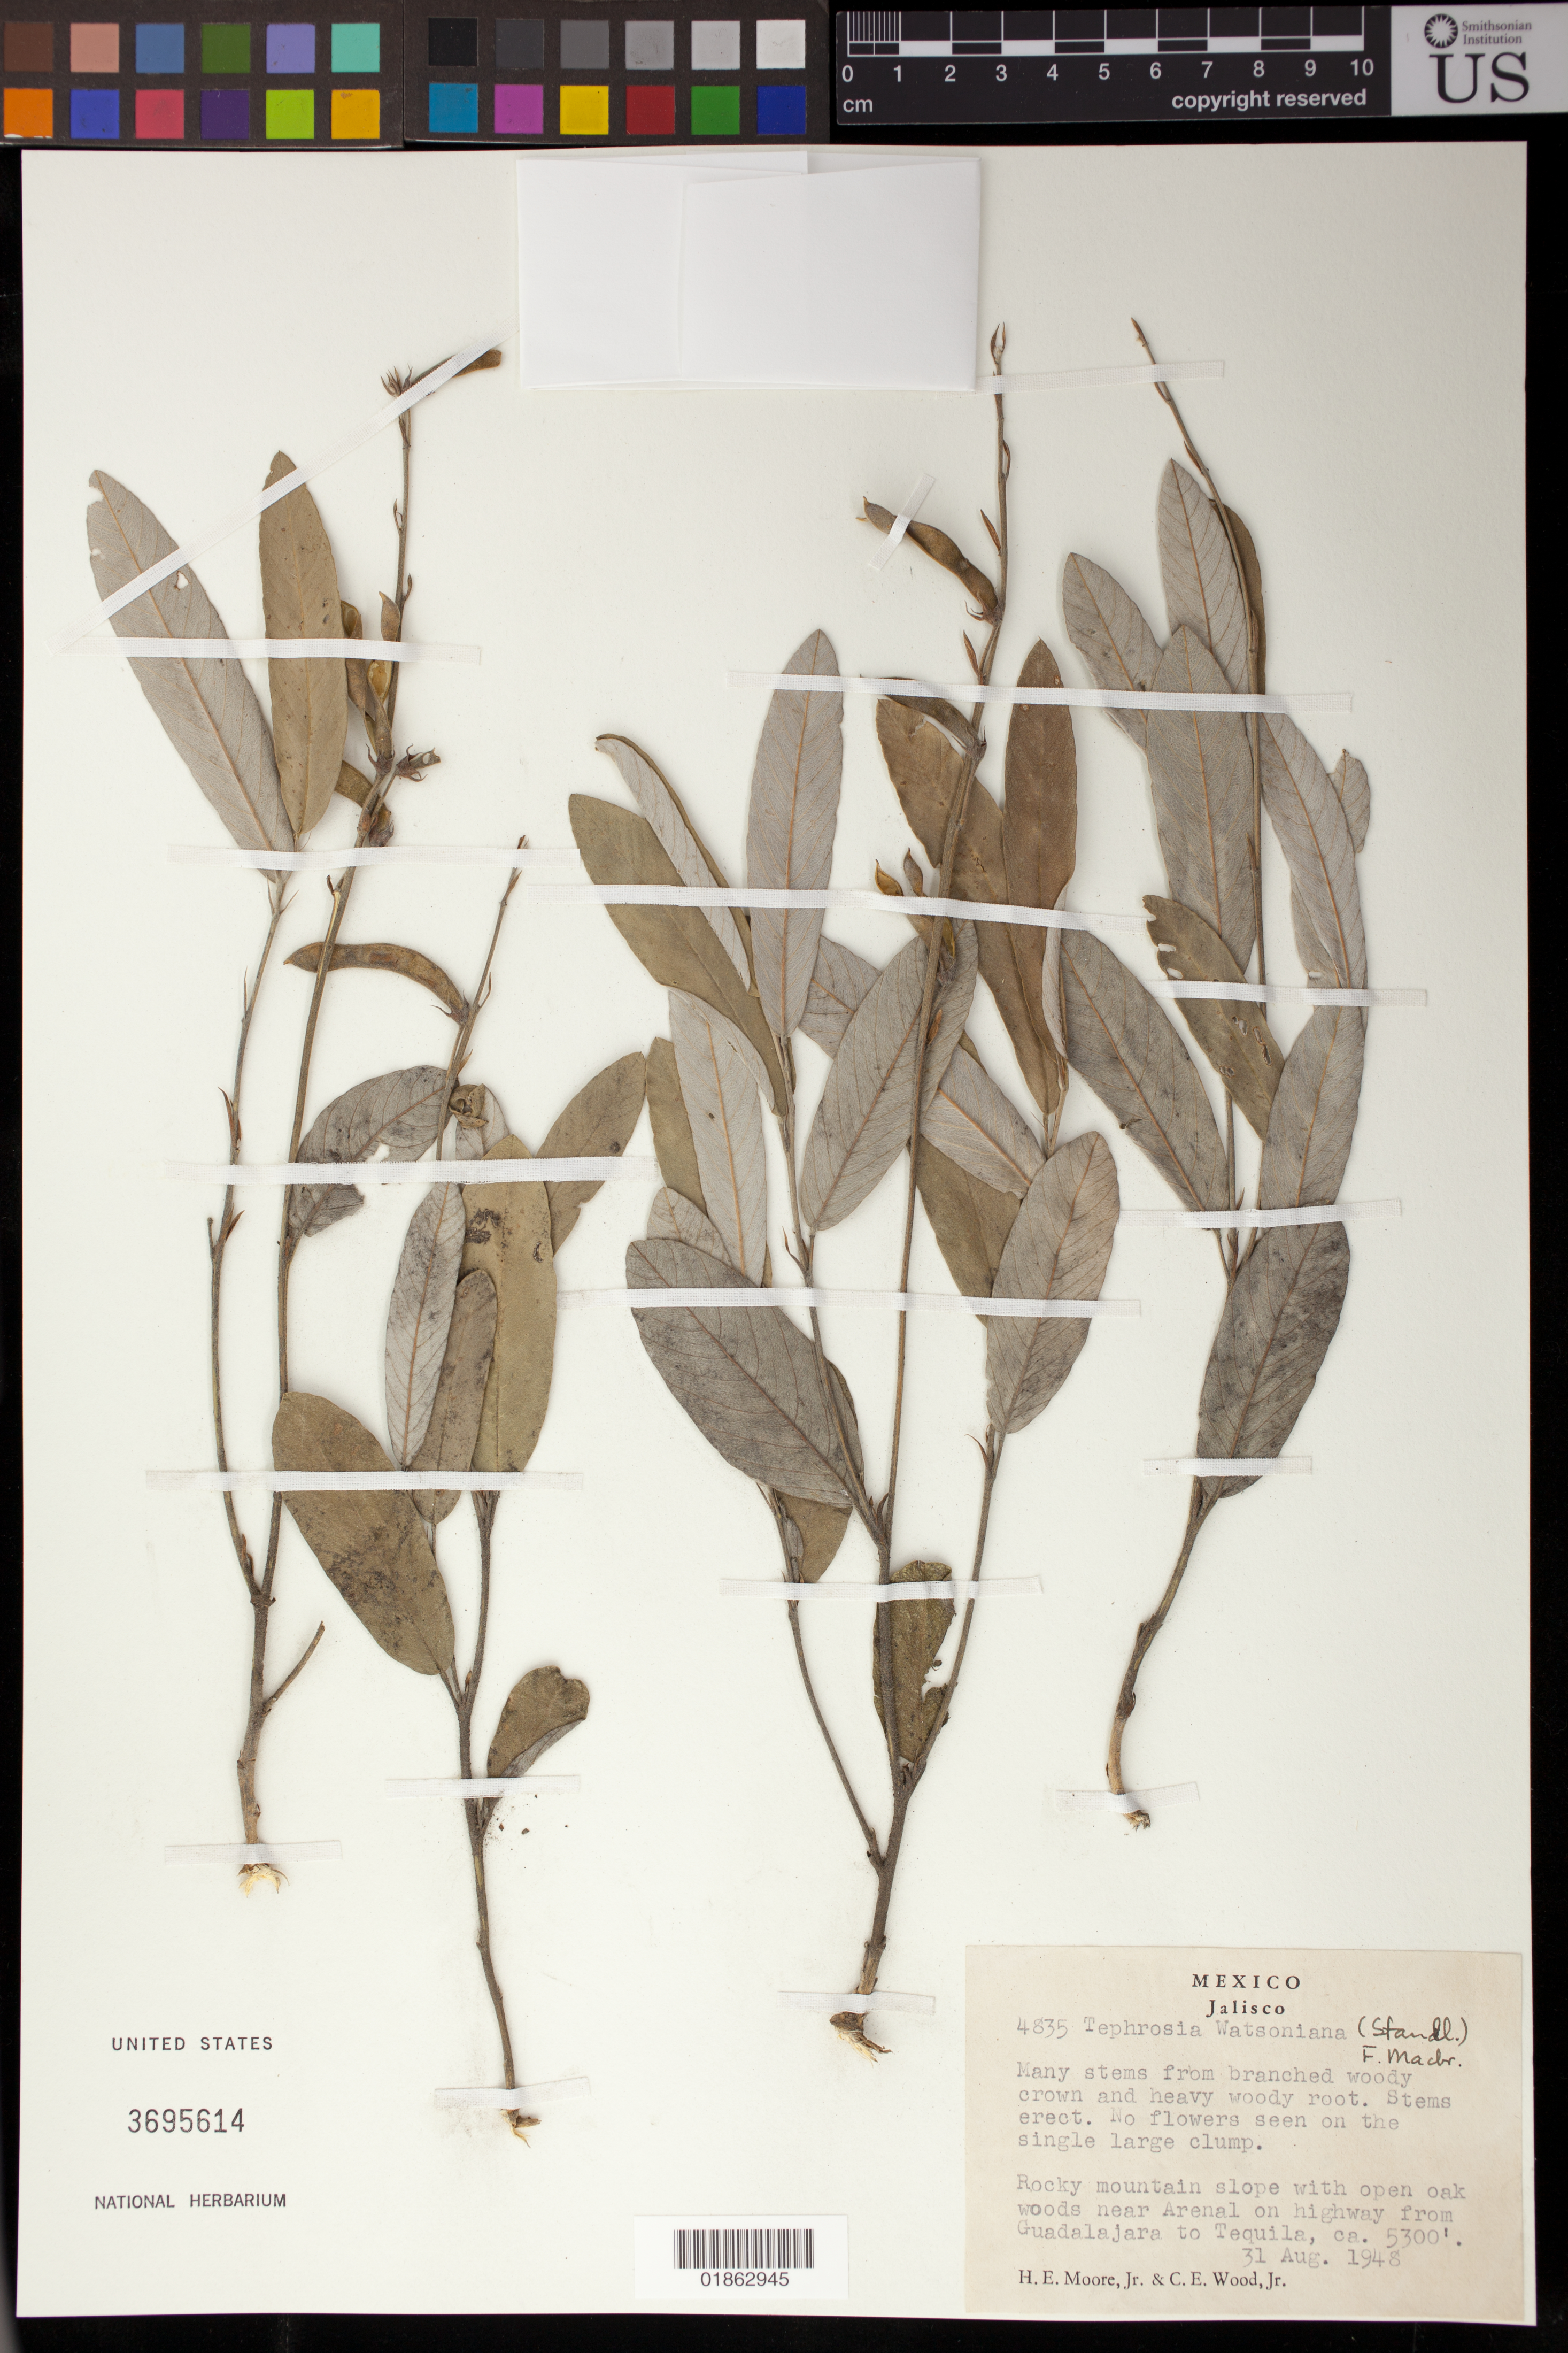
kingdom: Plantae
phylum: Tracheophyta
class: Magnoliopsida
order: Fabales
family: Fabaceae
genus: Tephrosia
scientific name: Tephrosia watsoniana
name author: (Standl.) Standl.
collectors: H. E. Moore & C. E. Wood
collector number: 4835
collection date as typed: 31 Aug 1948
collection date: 1948-08-31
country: Mexico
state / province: Jalisco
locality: Near Arenal on highway from Guadalajara to Tequila.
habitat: Rocky mountain slope with open oak woods.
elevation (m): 1615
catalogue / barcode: US 3695614